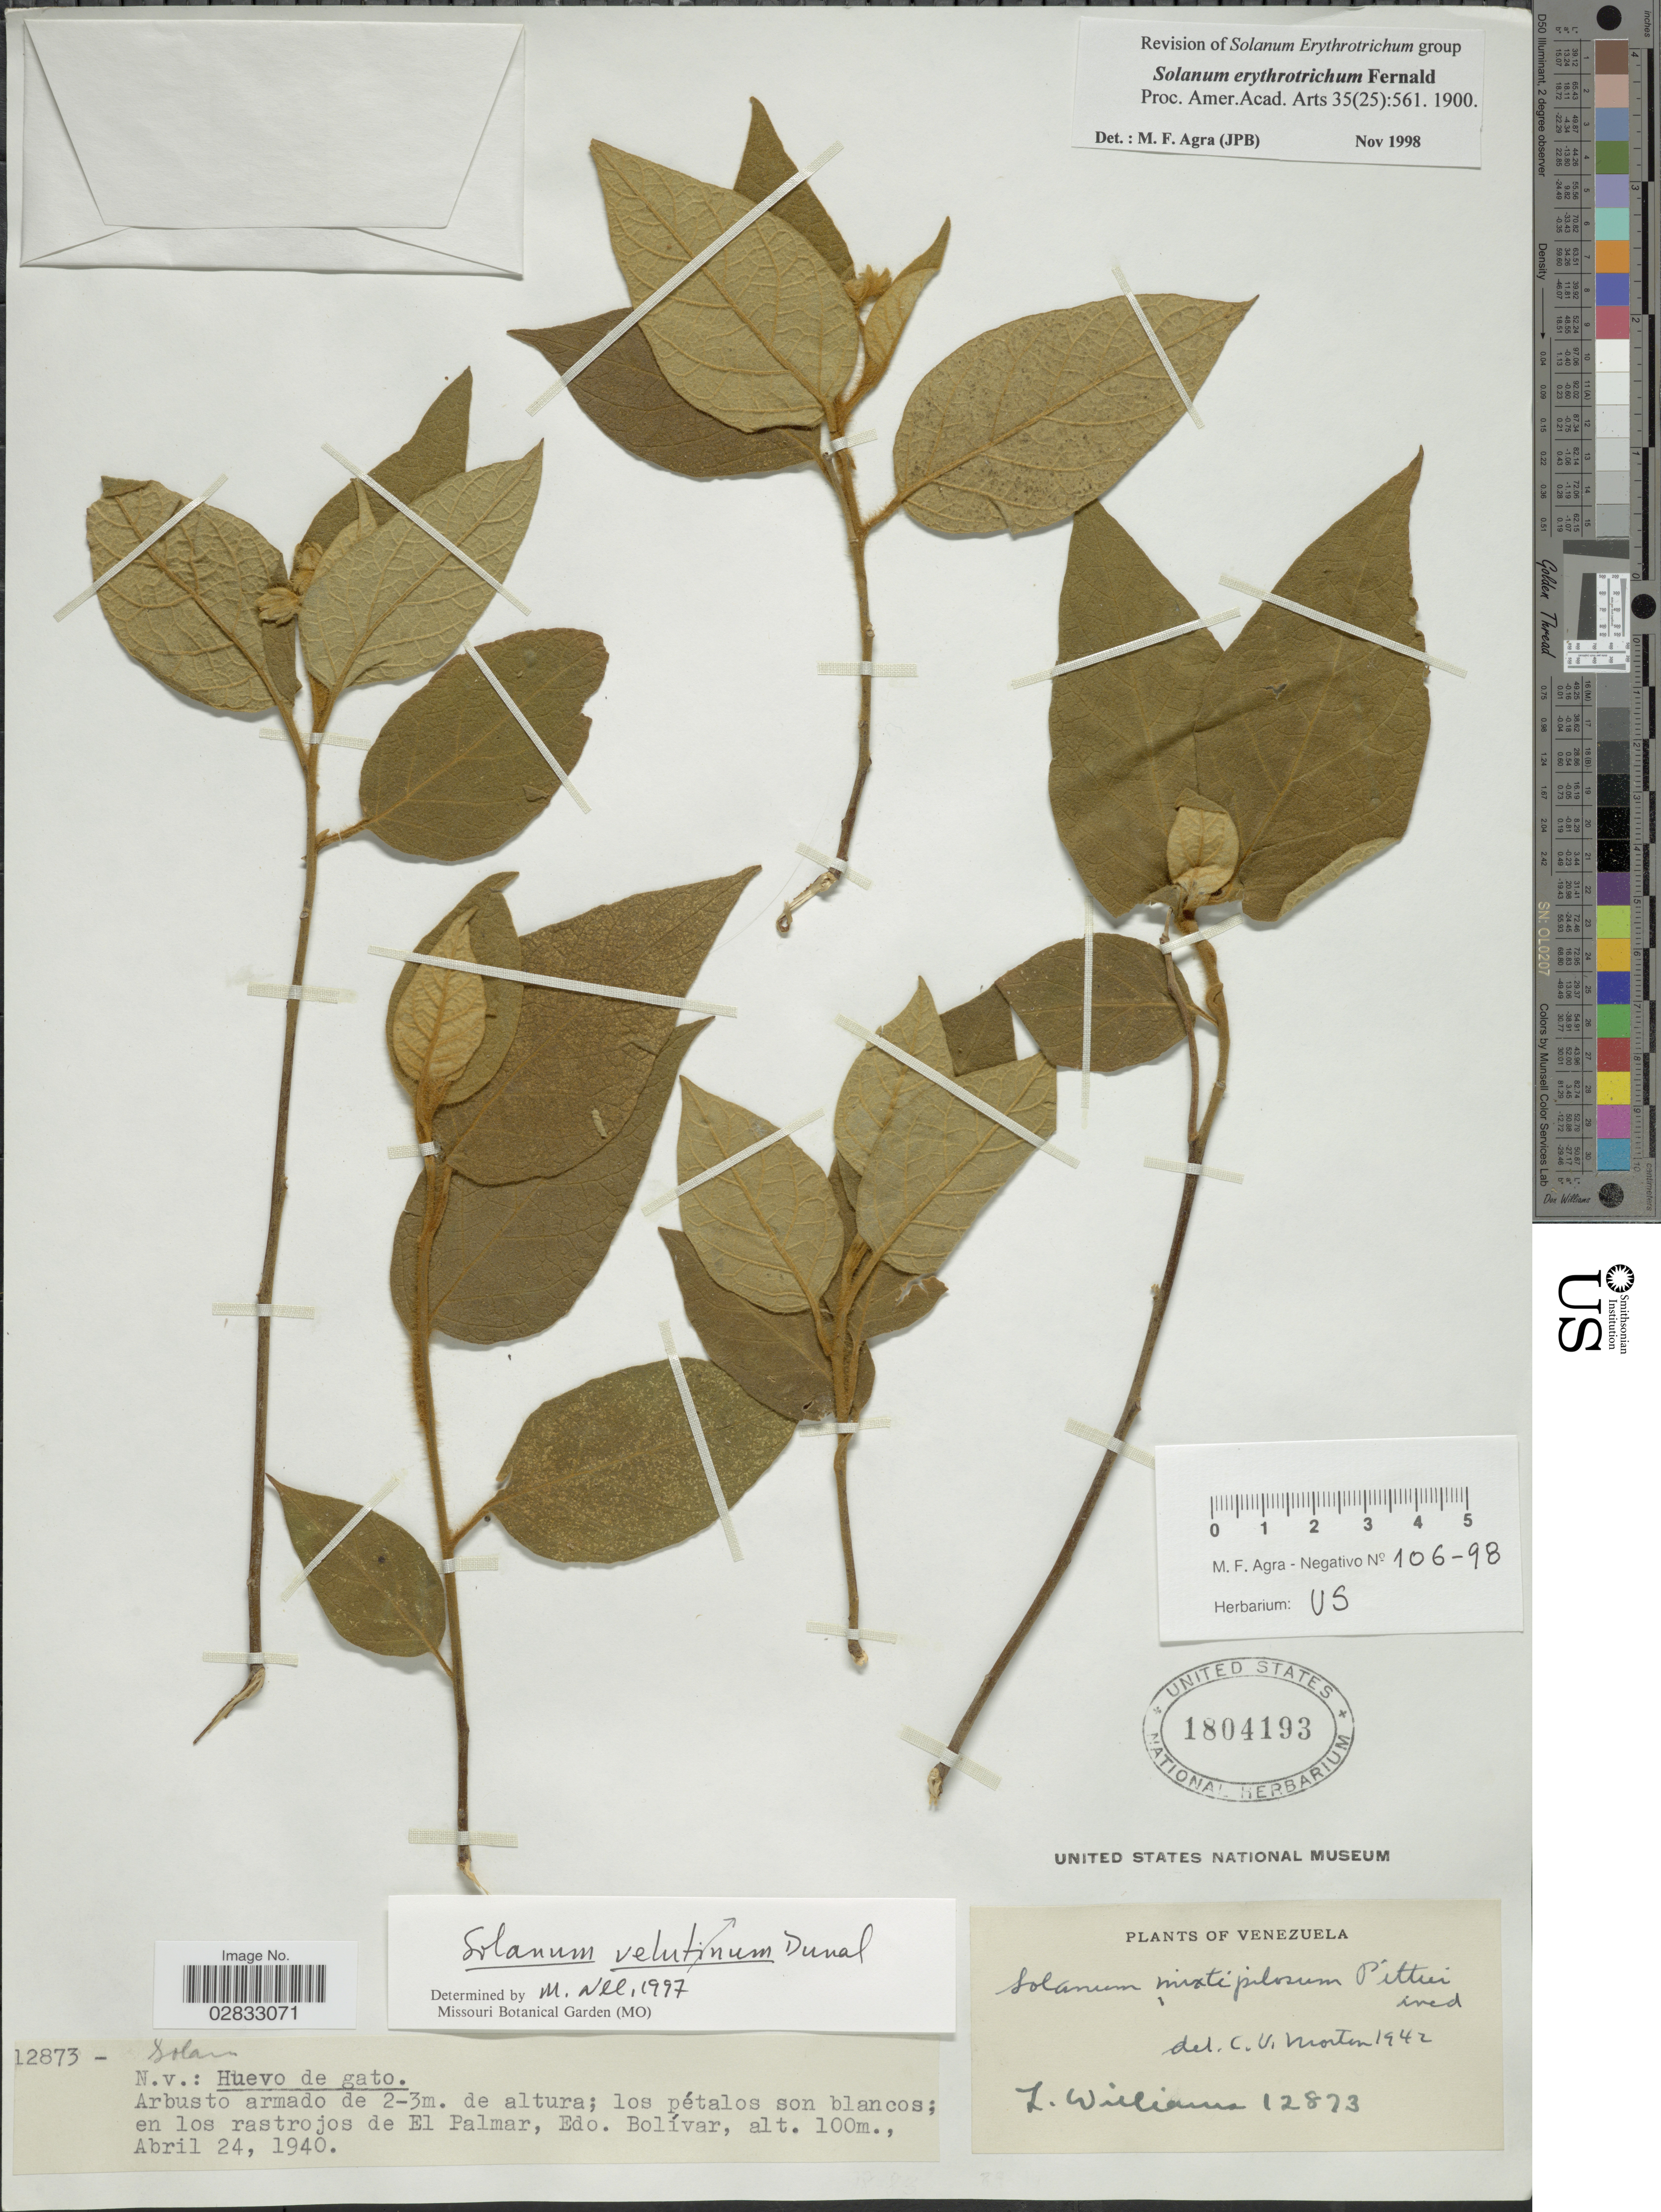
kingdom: Plantae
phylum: Tracheophyta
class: Magnoliopsida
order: Solanales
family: Solanaceae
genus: Solanum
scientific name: Solanum erythrotrichum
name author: Fernald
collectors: L. Williams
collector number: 12873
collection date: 1940-04-24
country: Venezuela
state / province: Bolivar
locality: En los rastrojos de El Palmar.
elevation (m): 100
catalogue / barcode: US 1804193